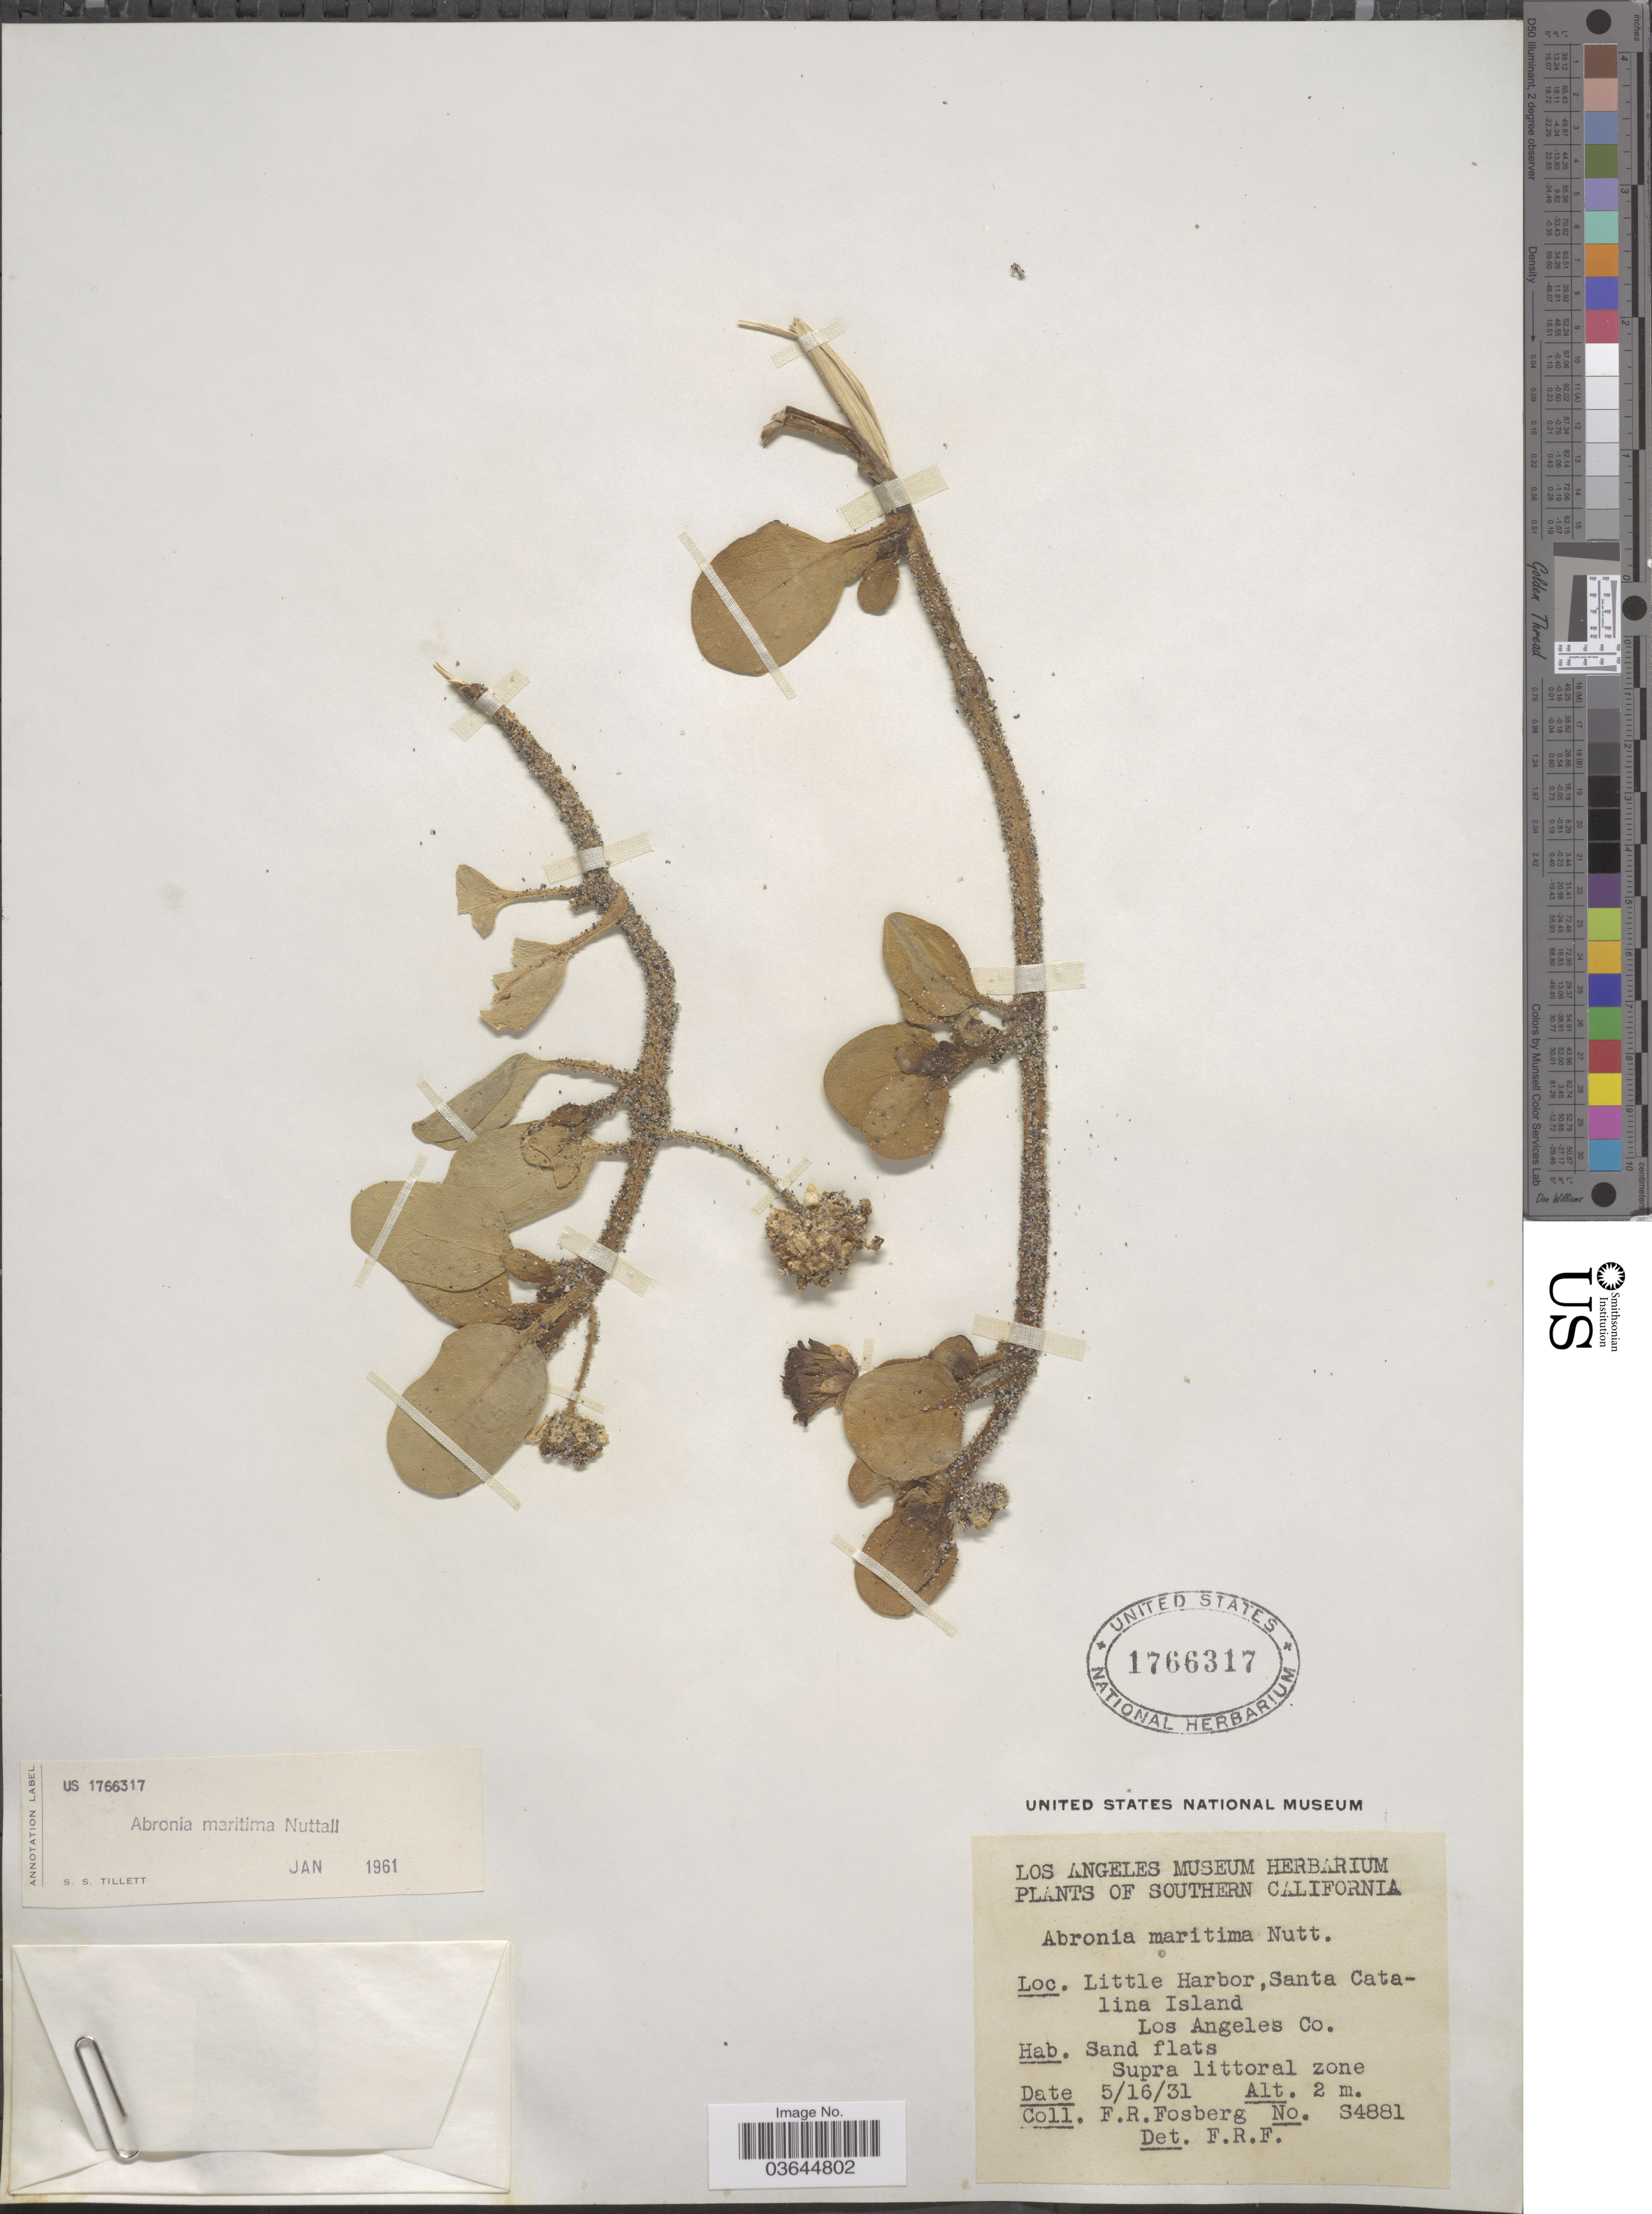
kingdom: Plantae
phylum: Tracheophyta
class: Magnoliopsida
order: Caryophyllales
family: Nyctaginaceae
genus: Abronia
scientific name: Abronia maritima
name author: Nutt. ex S. Watson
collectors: F. R. Fosberg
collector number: S4881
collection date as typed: Transcribed d/m/y: 16/5/31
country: United States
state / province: California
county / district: Los Angeles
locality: Southern California. Little Harbor, Santa Catalina Island. Los Angeles Co. Supra littoral zone.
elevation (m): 2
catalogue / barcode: US 1766317